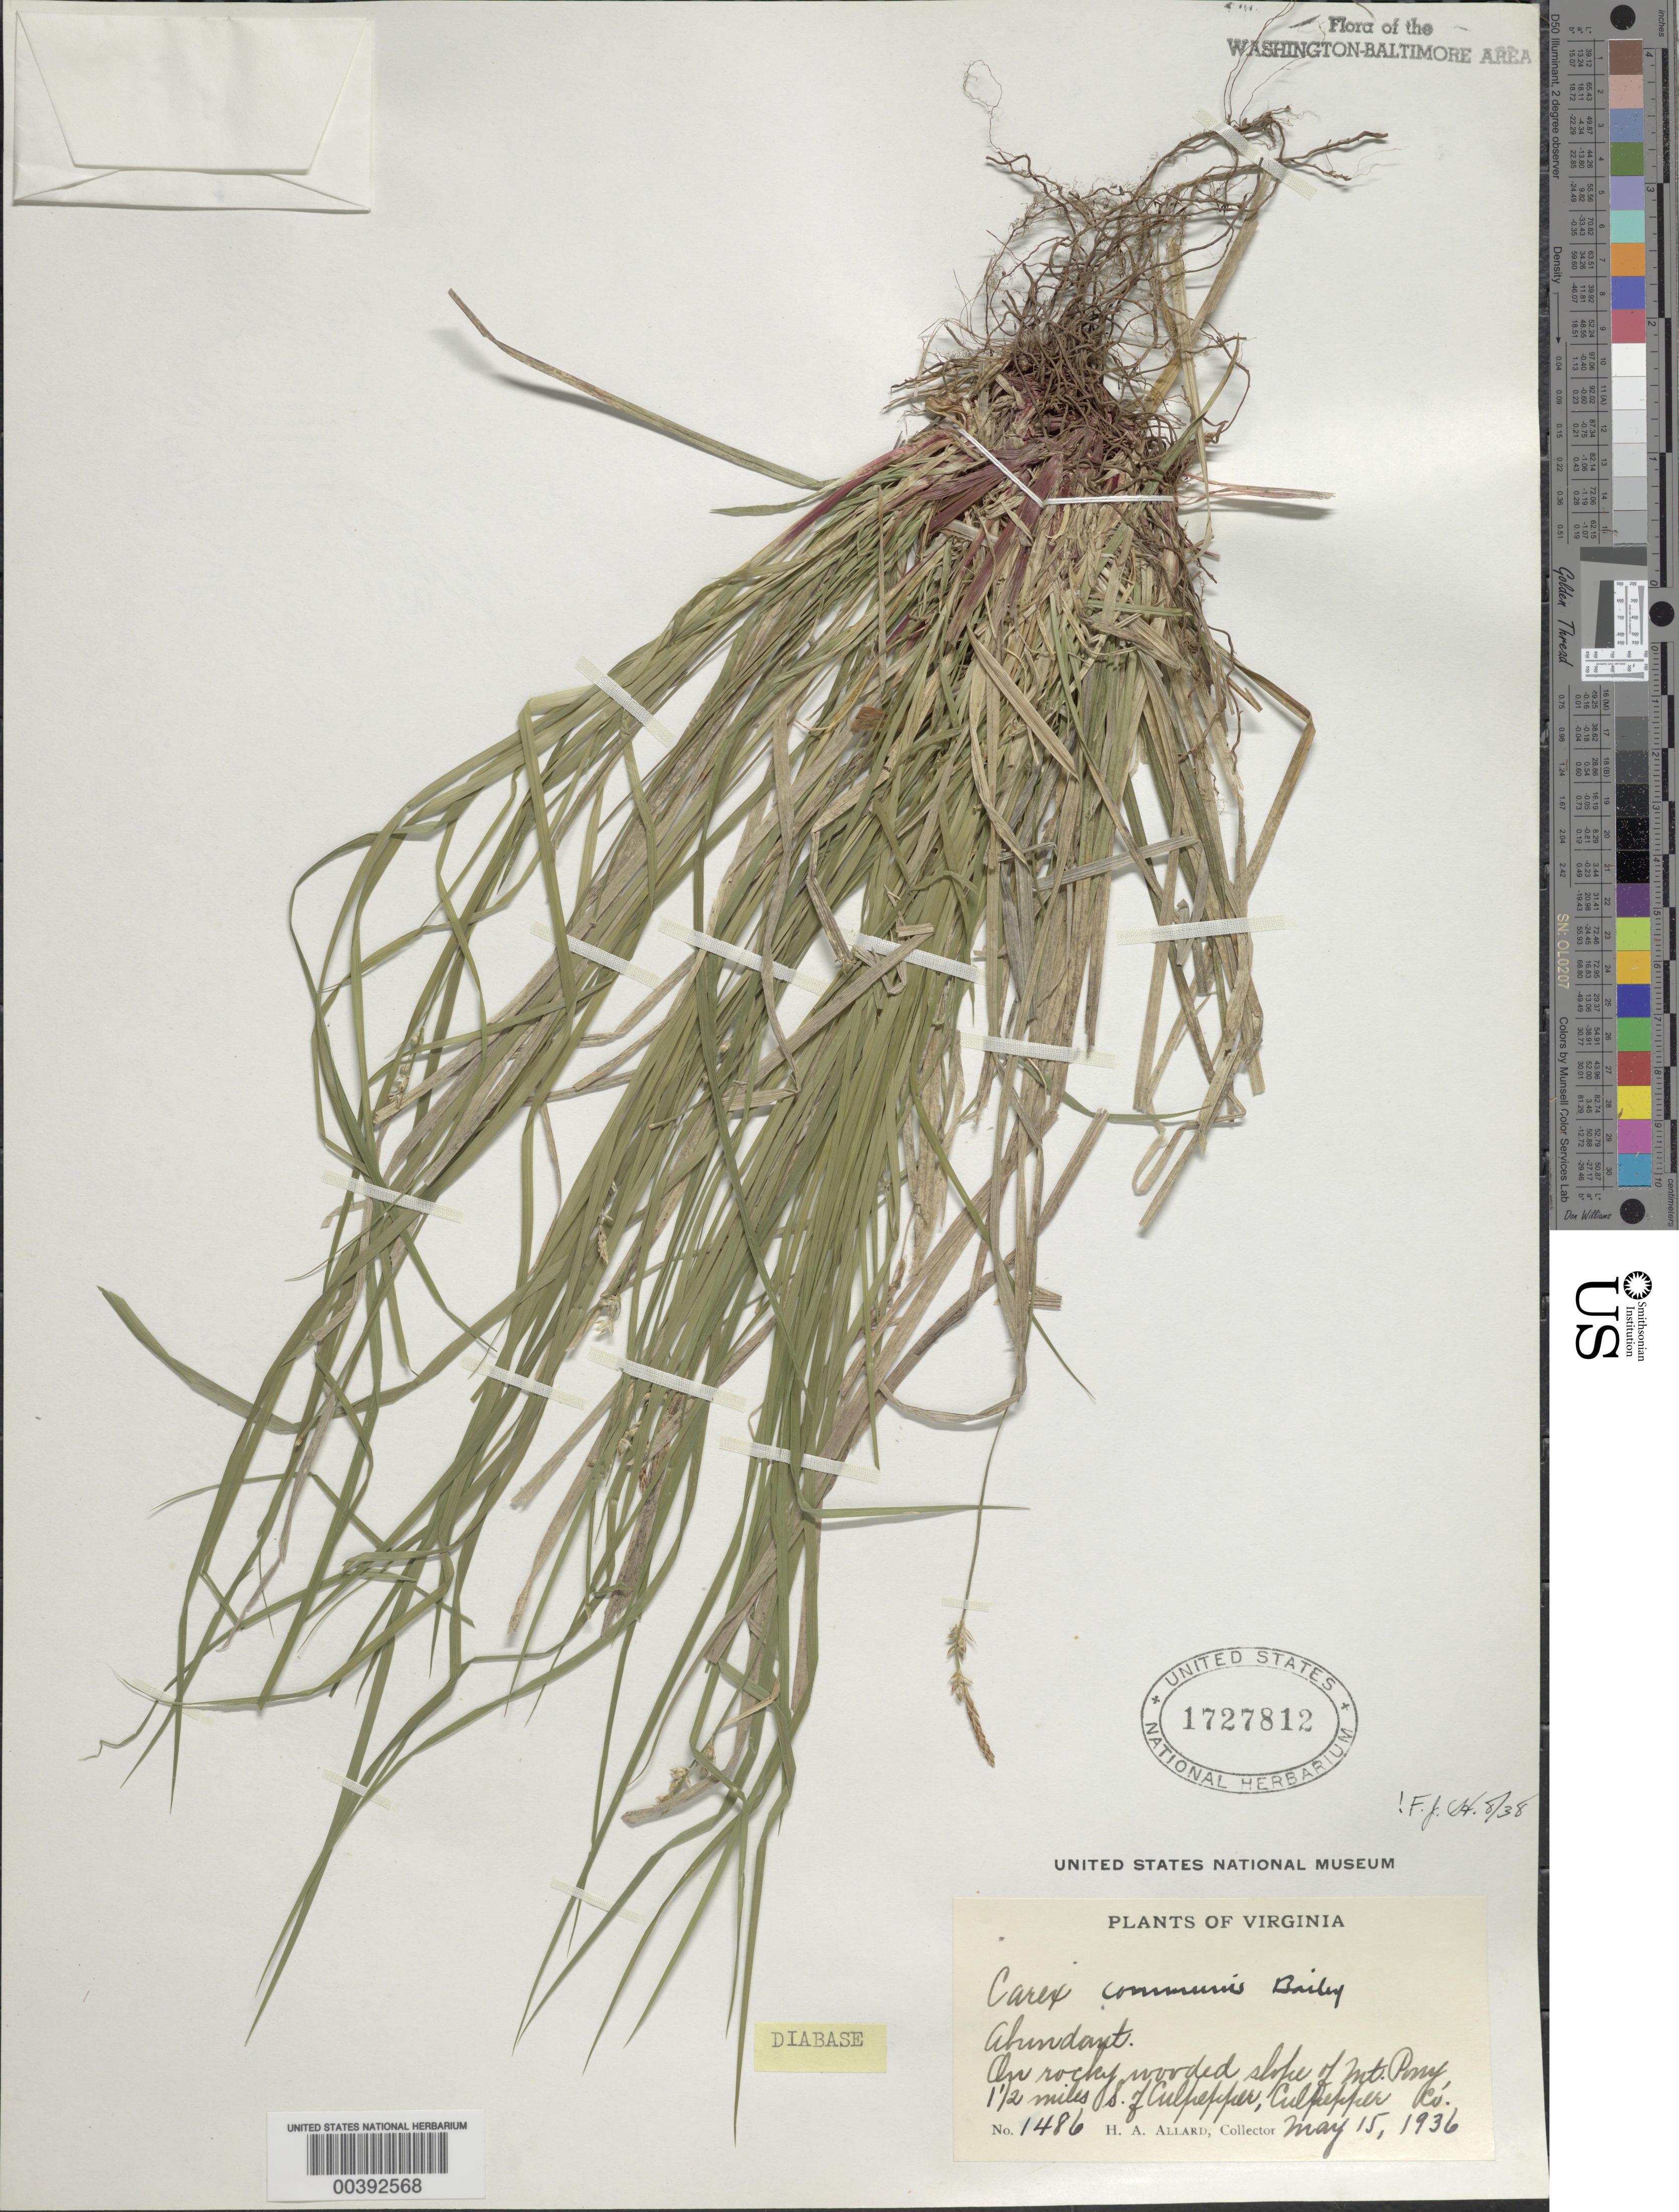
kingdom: Plantae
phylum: Tracheophyta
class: Liliopsida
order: Poales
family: Cyperaceae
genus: Carex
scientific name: Carex communis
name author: L.H. Bailey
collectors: H. A. Allard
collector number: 1486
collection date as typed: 15 May 1936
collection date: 1936-05-15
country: United States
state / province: Virginia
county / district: Culpeper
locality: Mount Pony, south of Culpepper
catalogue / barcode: US 1727812